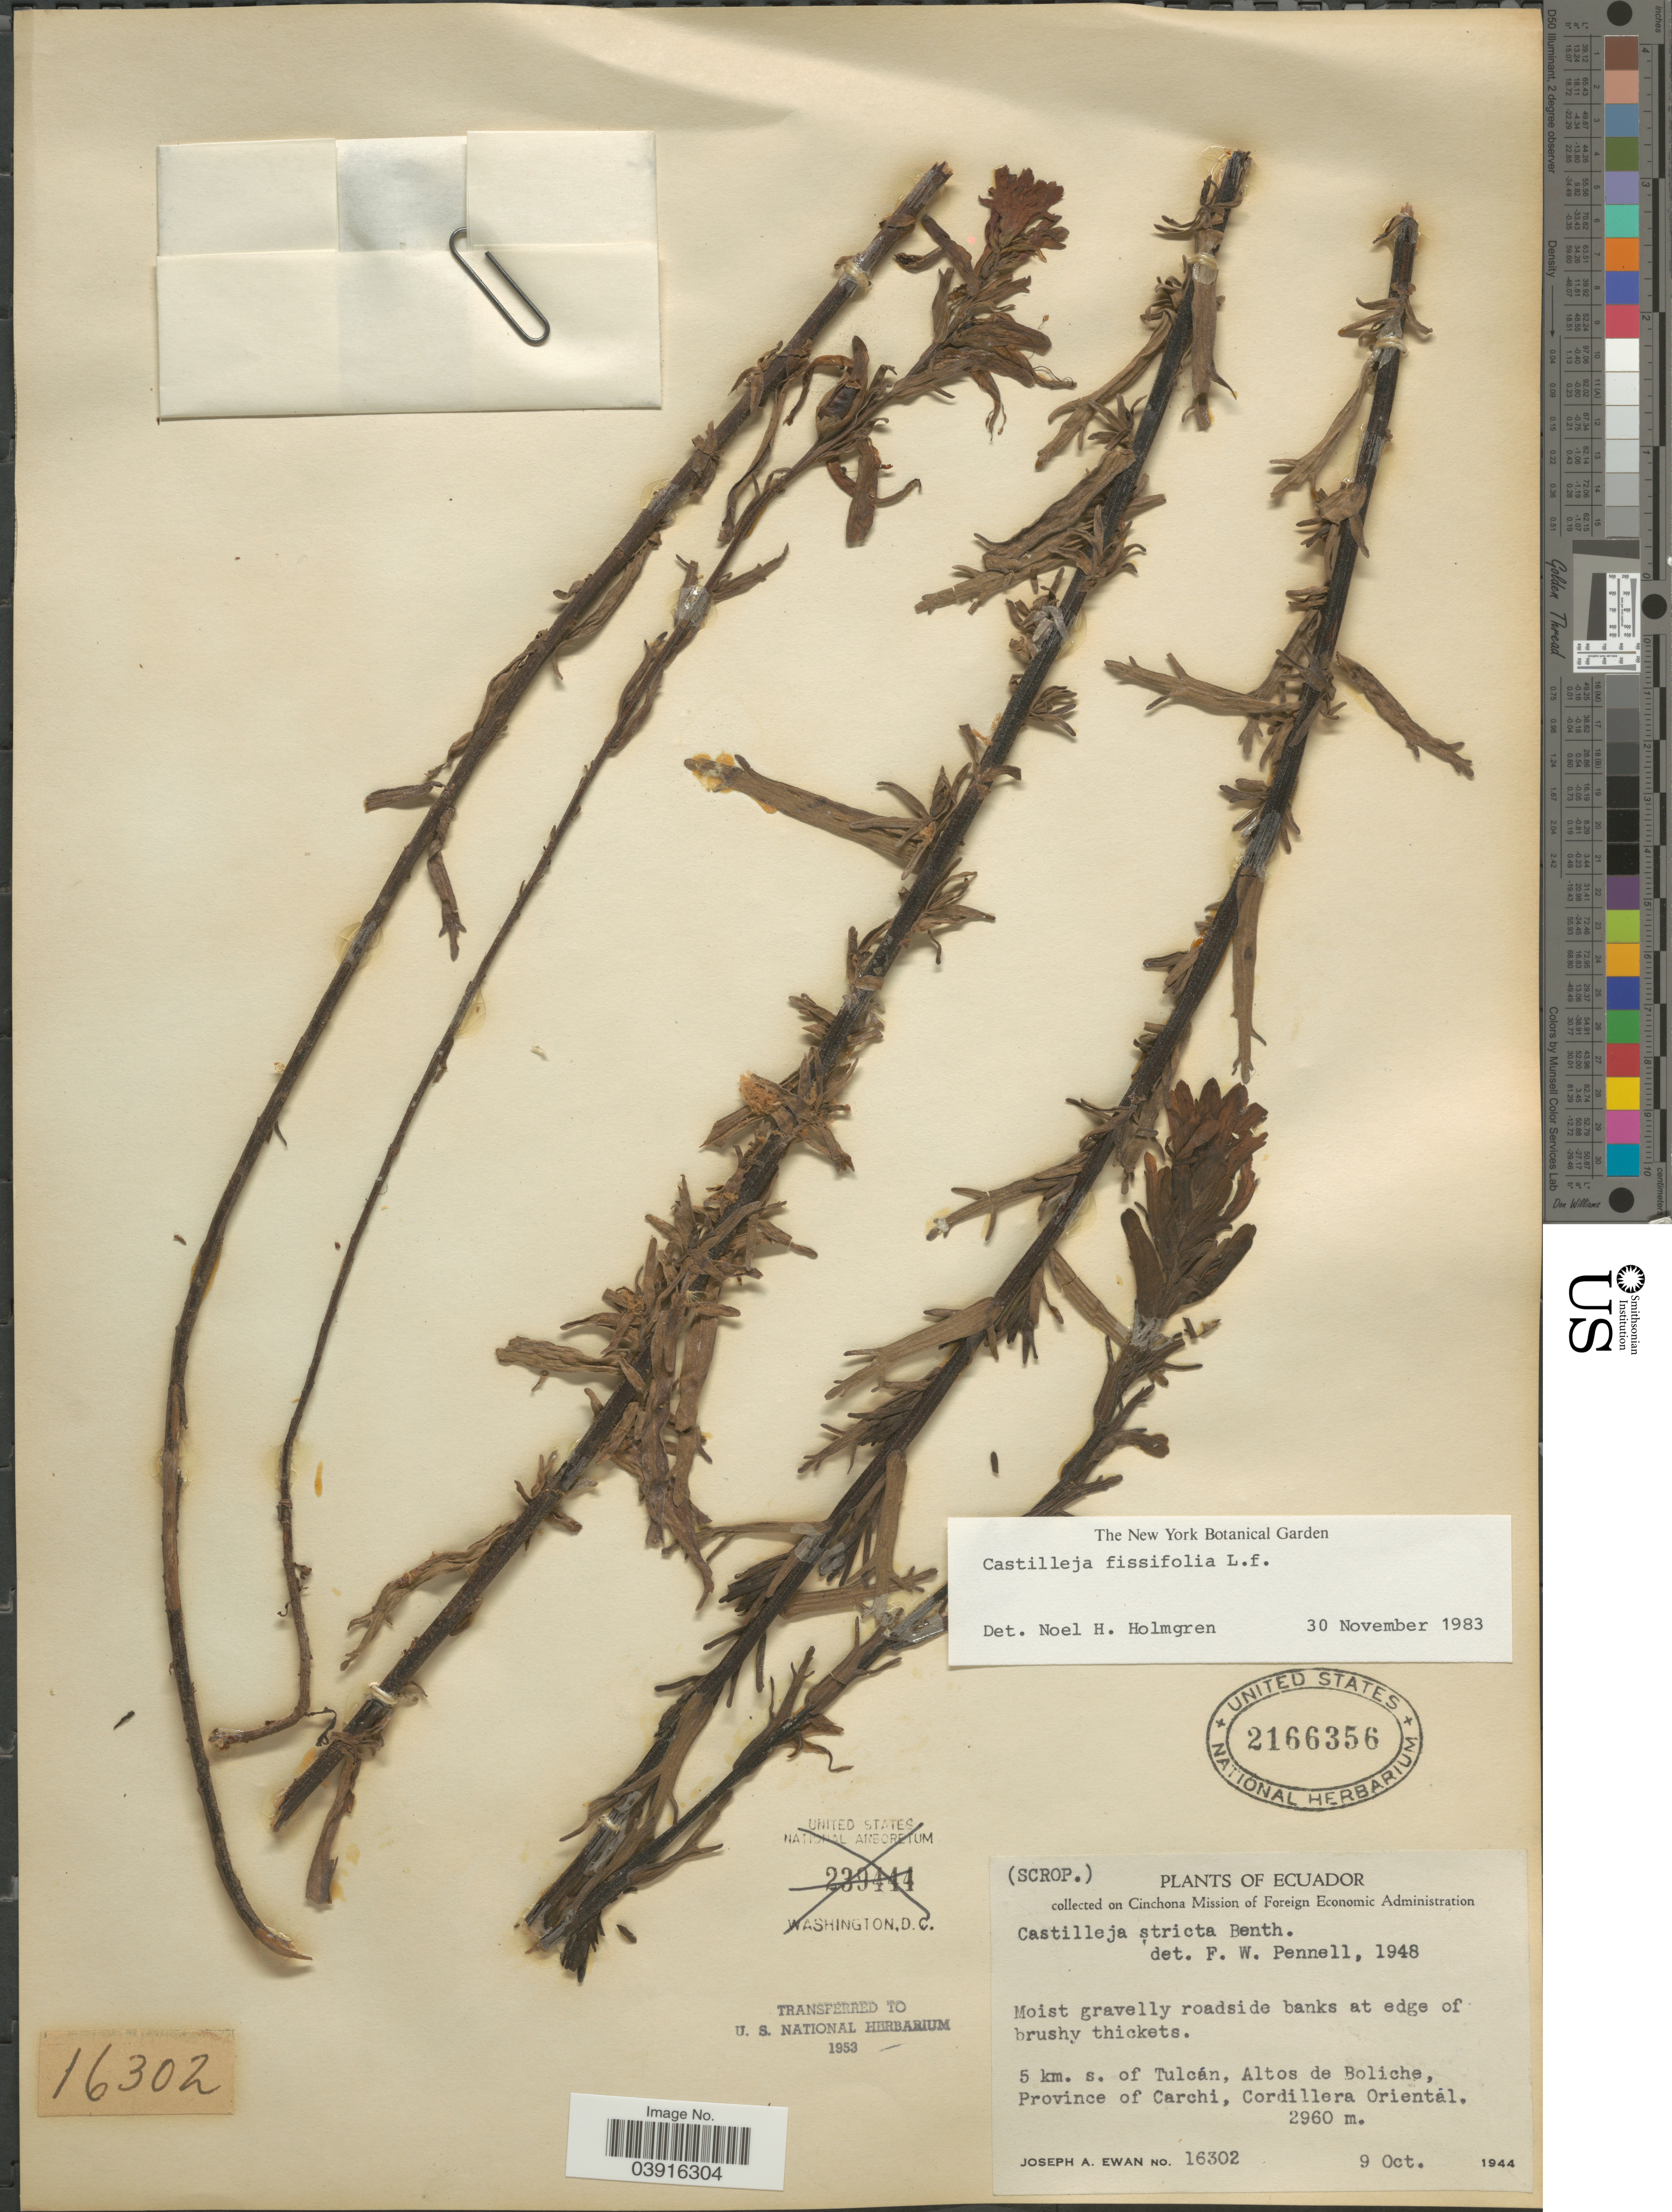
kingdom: Plantae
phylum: Tracheophyta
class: Magnoliopsida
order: Lamiales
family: Orobanchaceae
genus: Castilleja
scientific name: Castilleja fissifolia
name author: L. f.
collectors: J. A. Ewan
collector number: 16302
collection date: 1944-10-09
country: Ecuador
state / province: Carchi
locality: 5 km. s. of Tulcán, Altos de Boliche, Province of Carchi, Cordillera Oriental.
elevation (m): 2960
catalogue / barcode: US 2166356